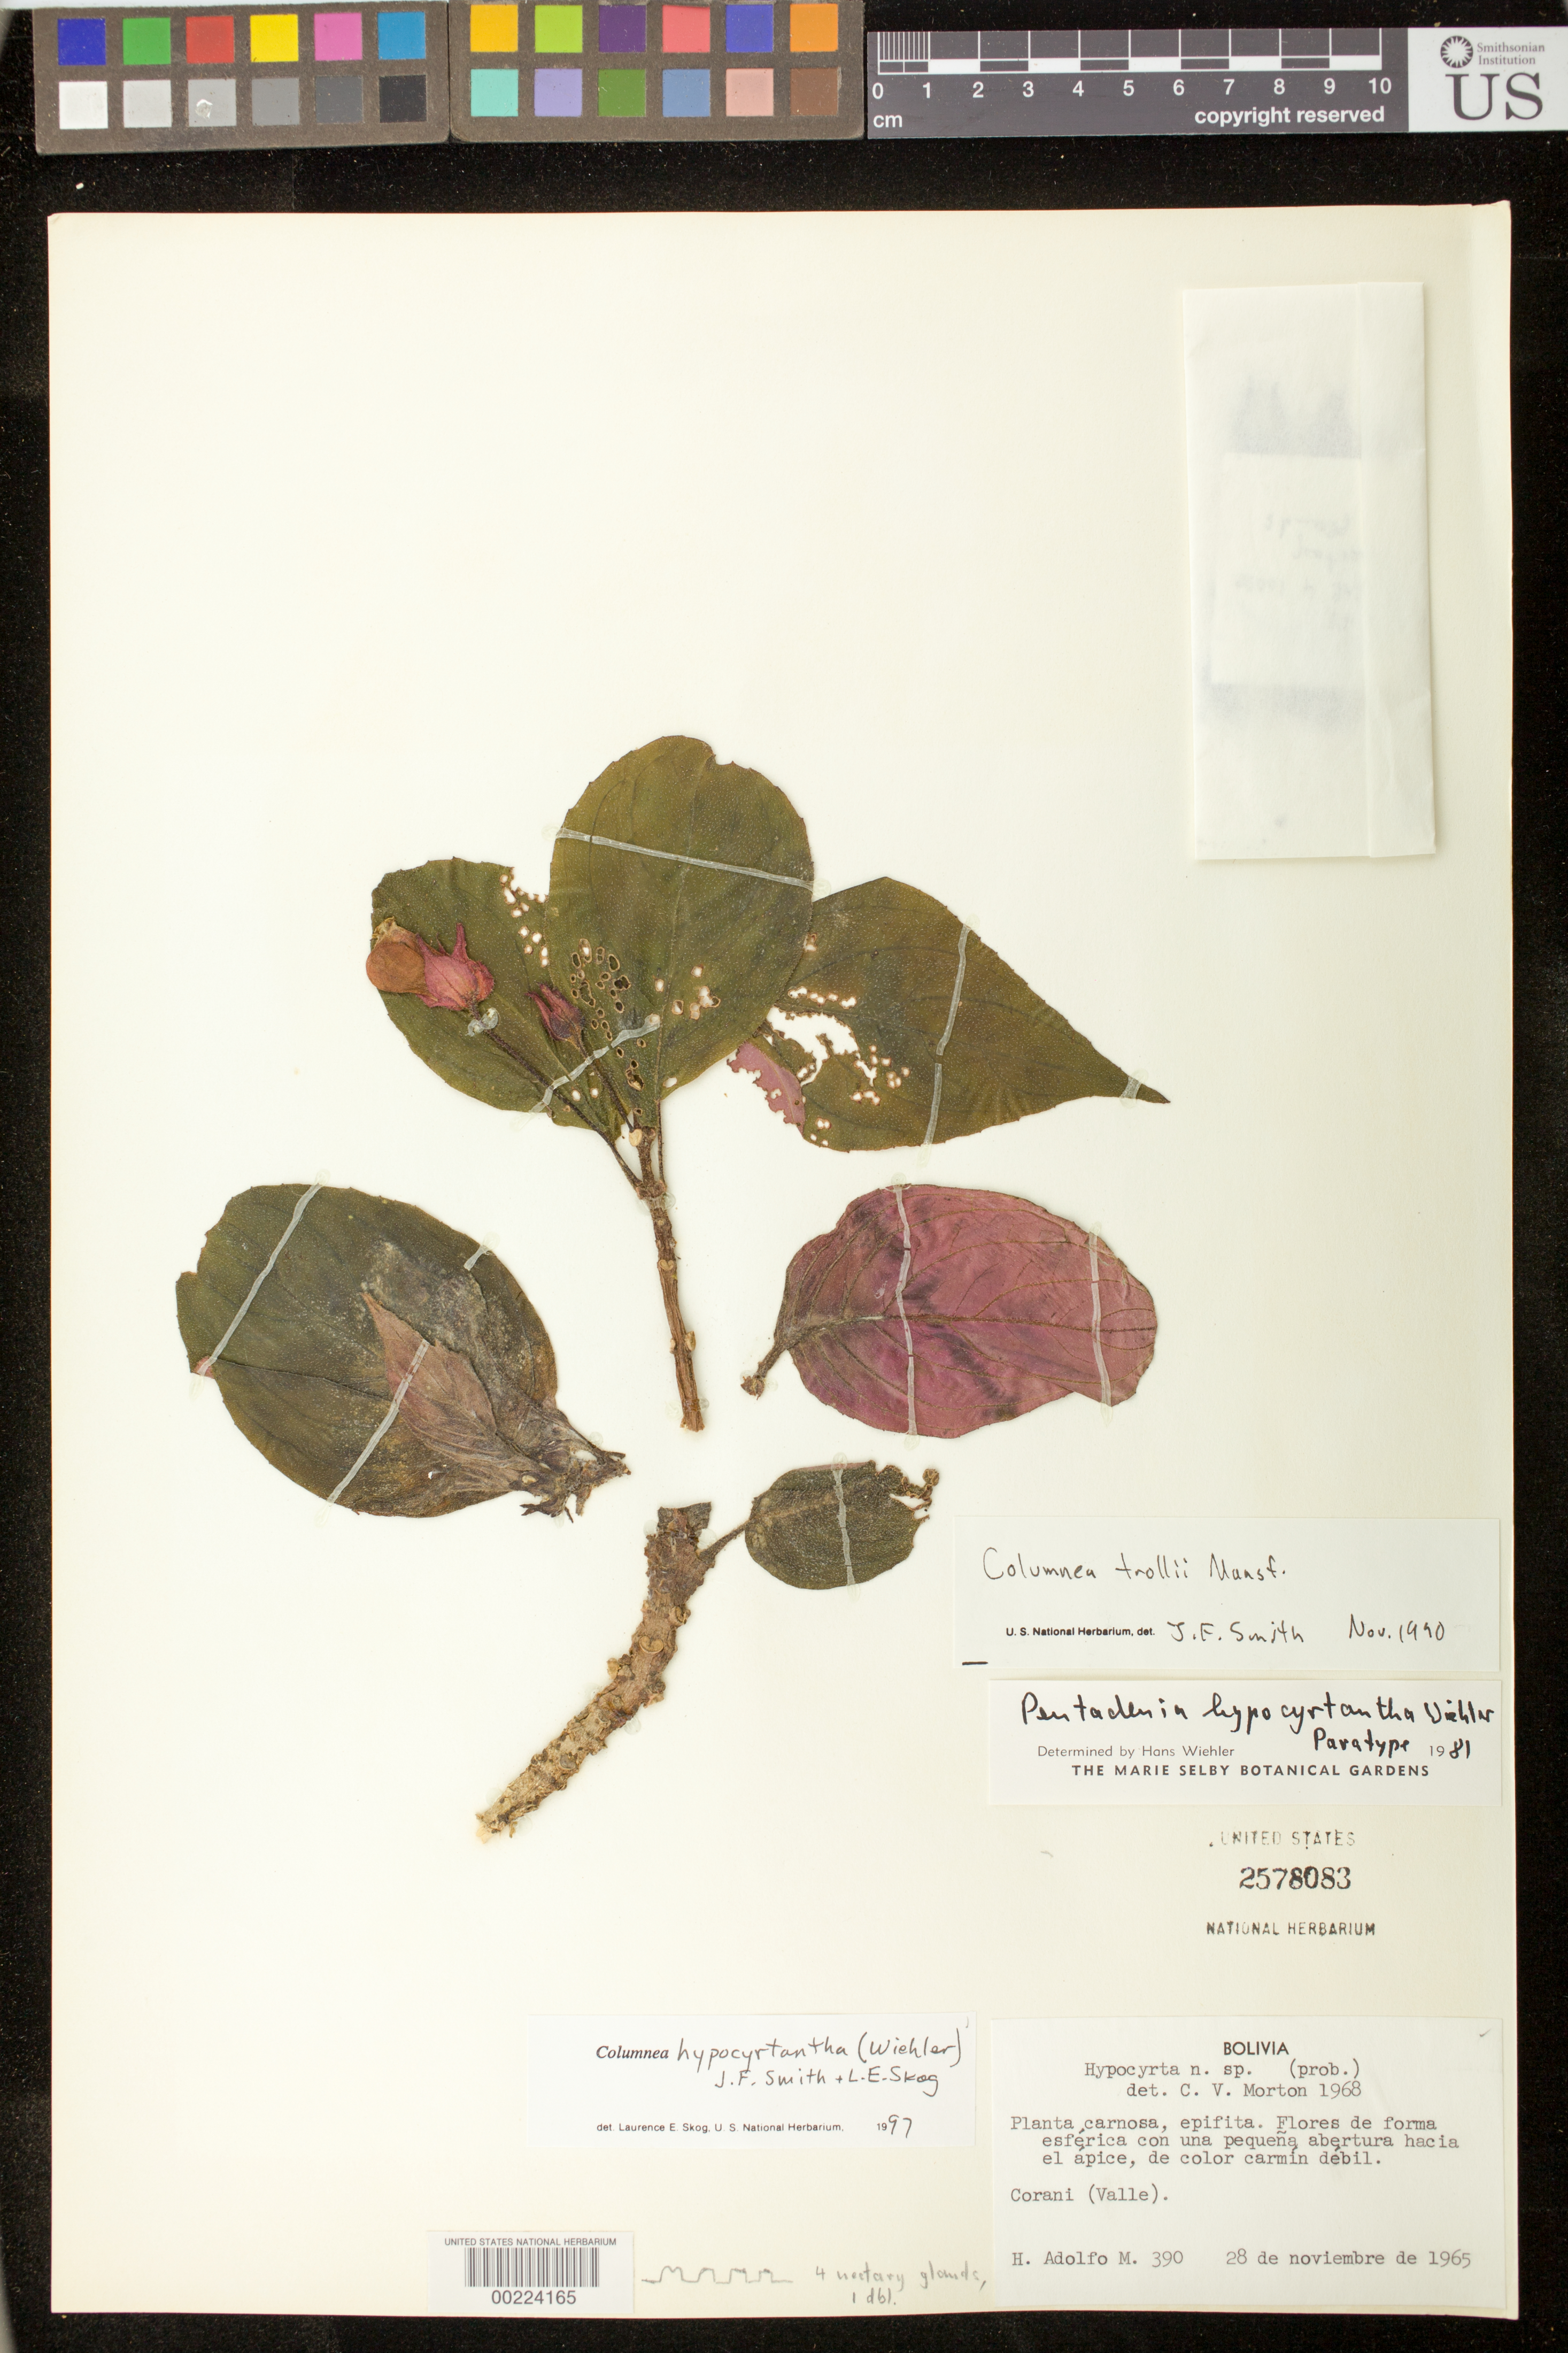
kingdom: Plantae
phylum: Tracheophyta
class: Magnoliopsida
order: Lamiales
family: Gesneriaceae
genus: Columnea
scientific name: Columnea hypocyrtantha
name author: (Wiehler) J.F. Sm. & L.E. Skog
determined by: Skog, Laurence E.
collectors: Bro. Adolfo M.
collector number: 390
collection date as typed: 28 Nov 1965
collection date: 1965-11-28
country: Bolivia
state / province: Cochabamba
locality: Corani (Valle)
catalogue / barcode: US 2578083